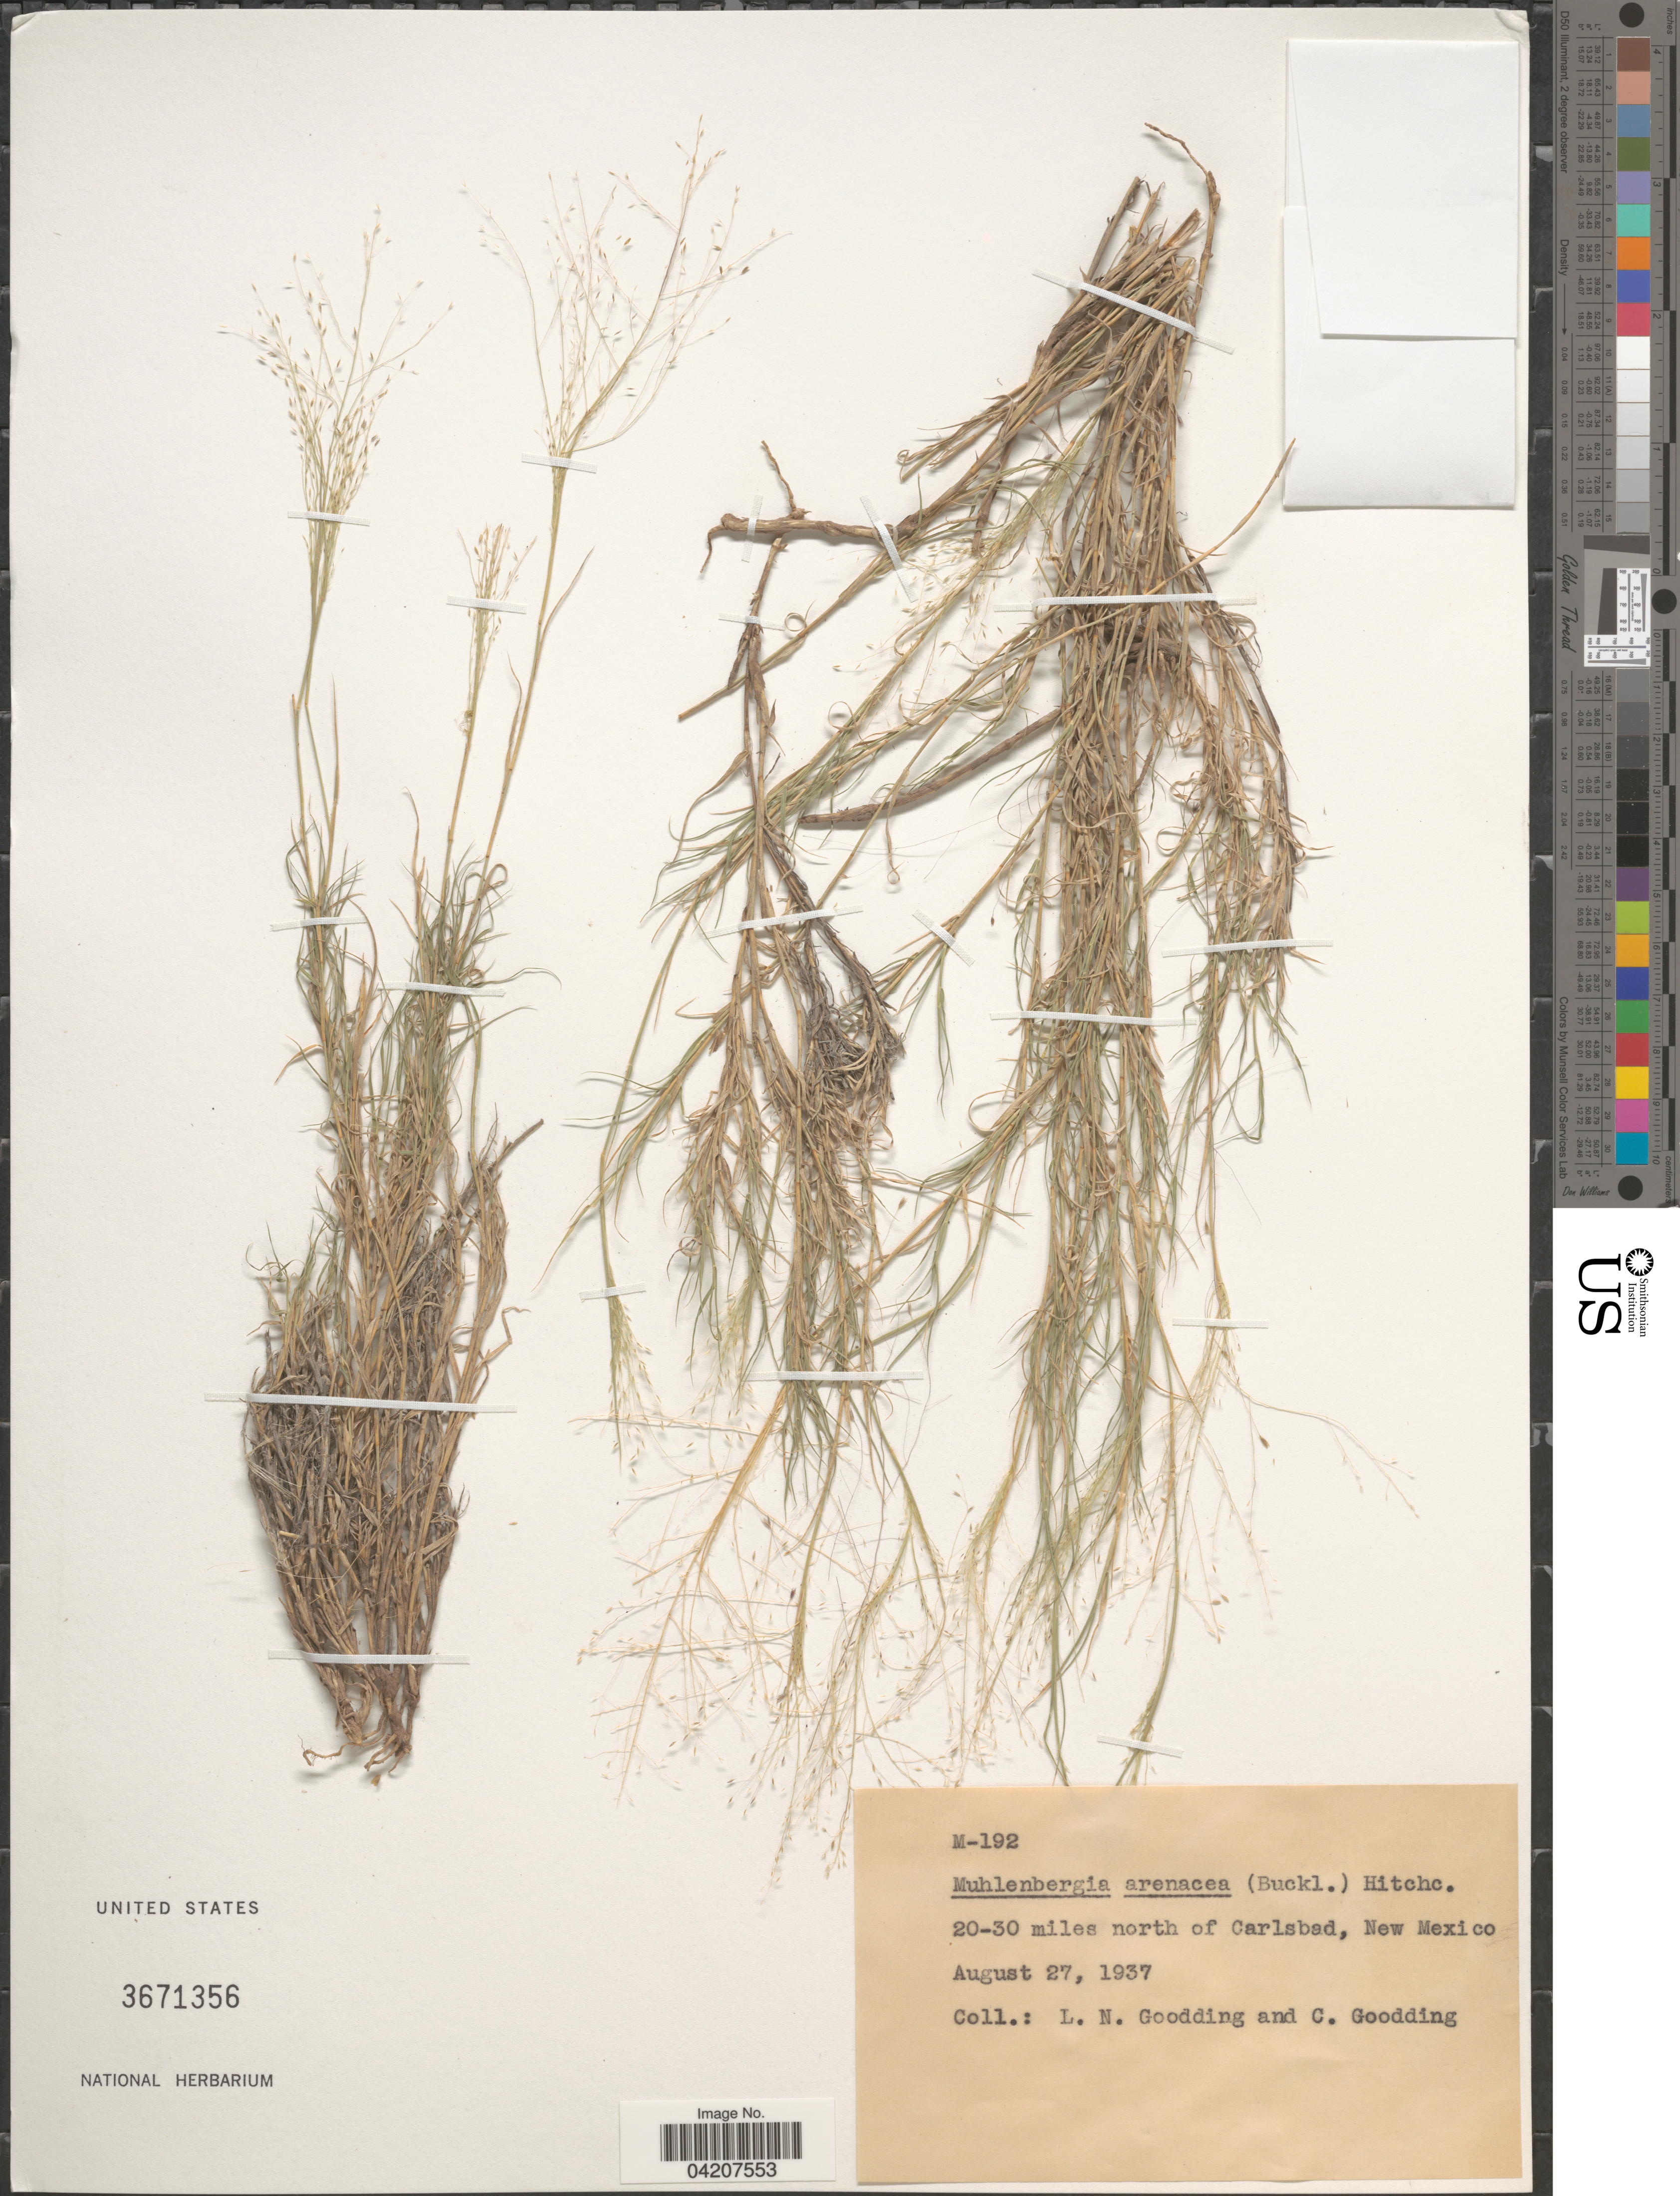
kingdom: Plantae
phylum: Tracheophyta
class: Liliopsida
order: Poales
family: Poaceae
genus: Muhlenbergia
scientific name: Muhlenbergia arenacea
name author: (Buckley) Hitchc.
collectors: L. N. Goodding & C. Goodding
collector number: M-192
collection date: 1937-08-27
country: United States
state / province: New Mexico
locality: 20-30 miles north of Carlsbad.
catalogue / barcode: US 3671356